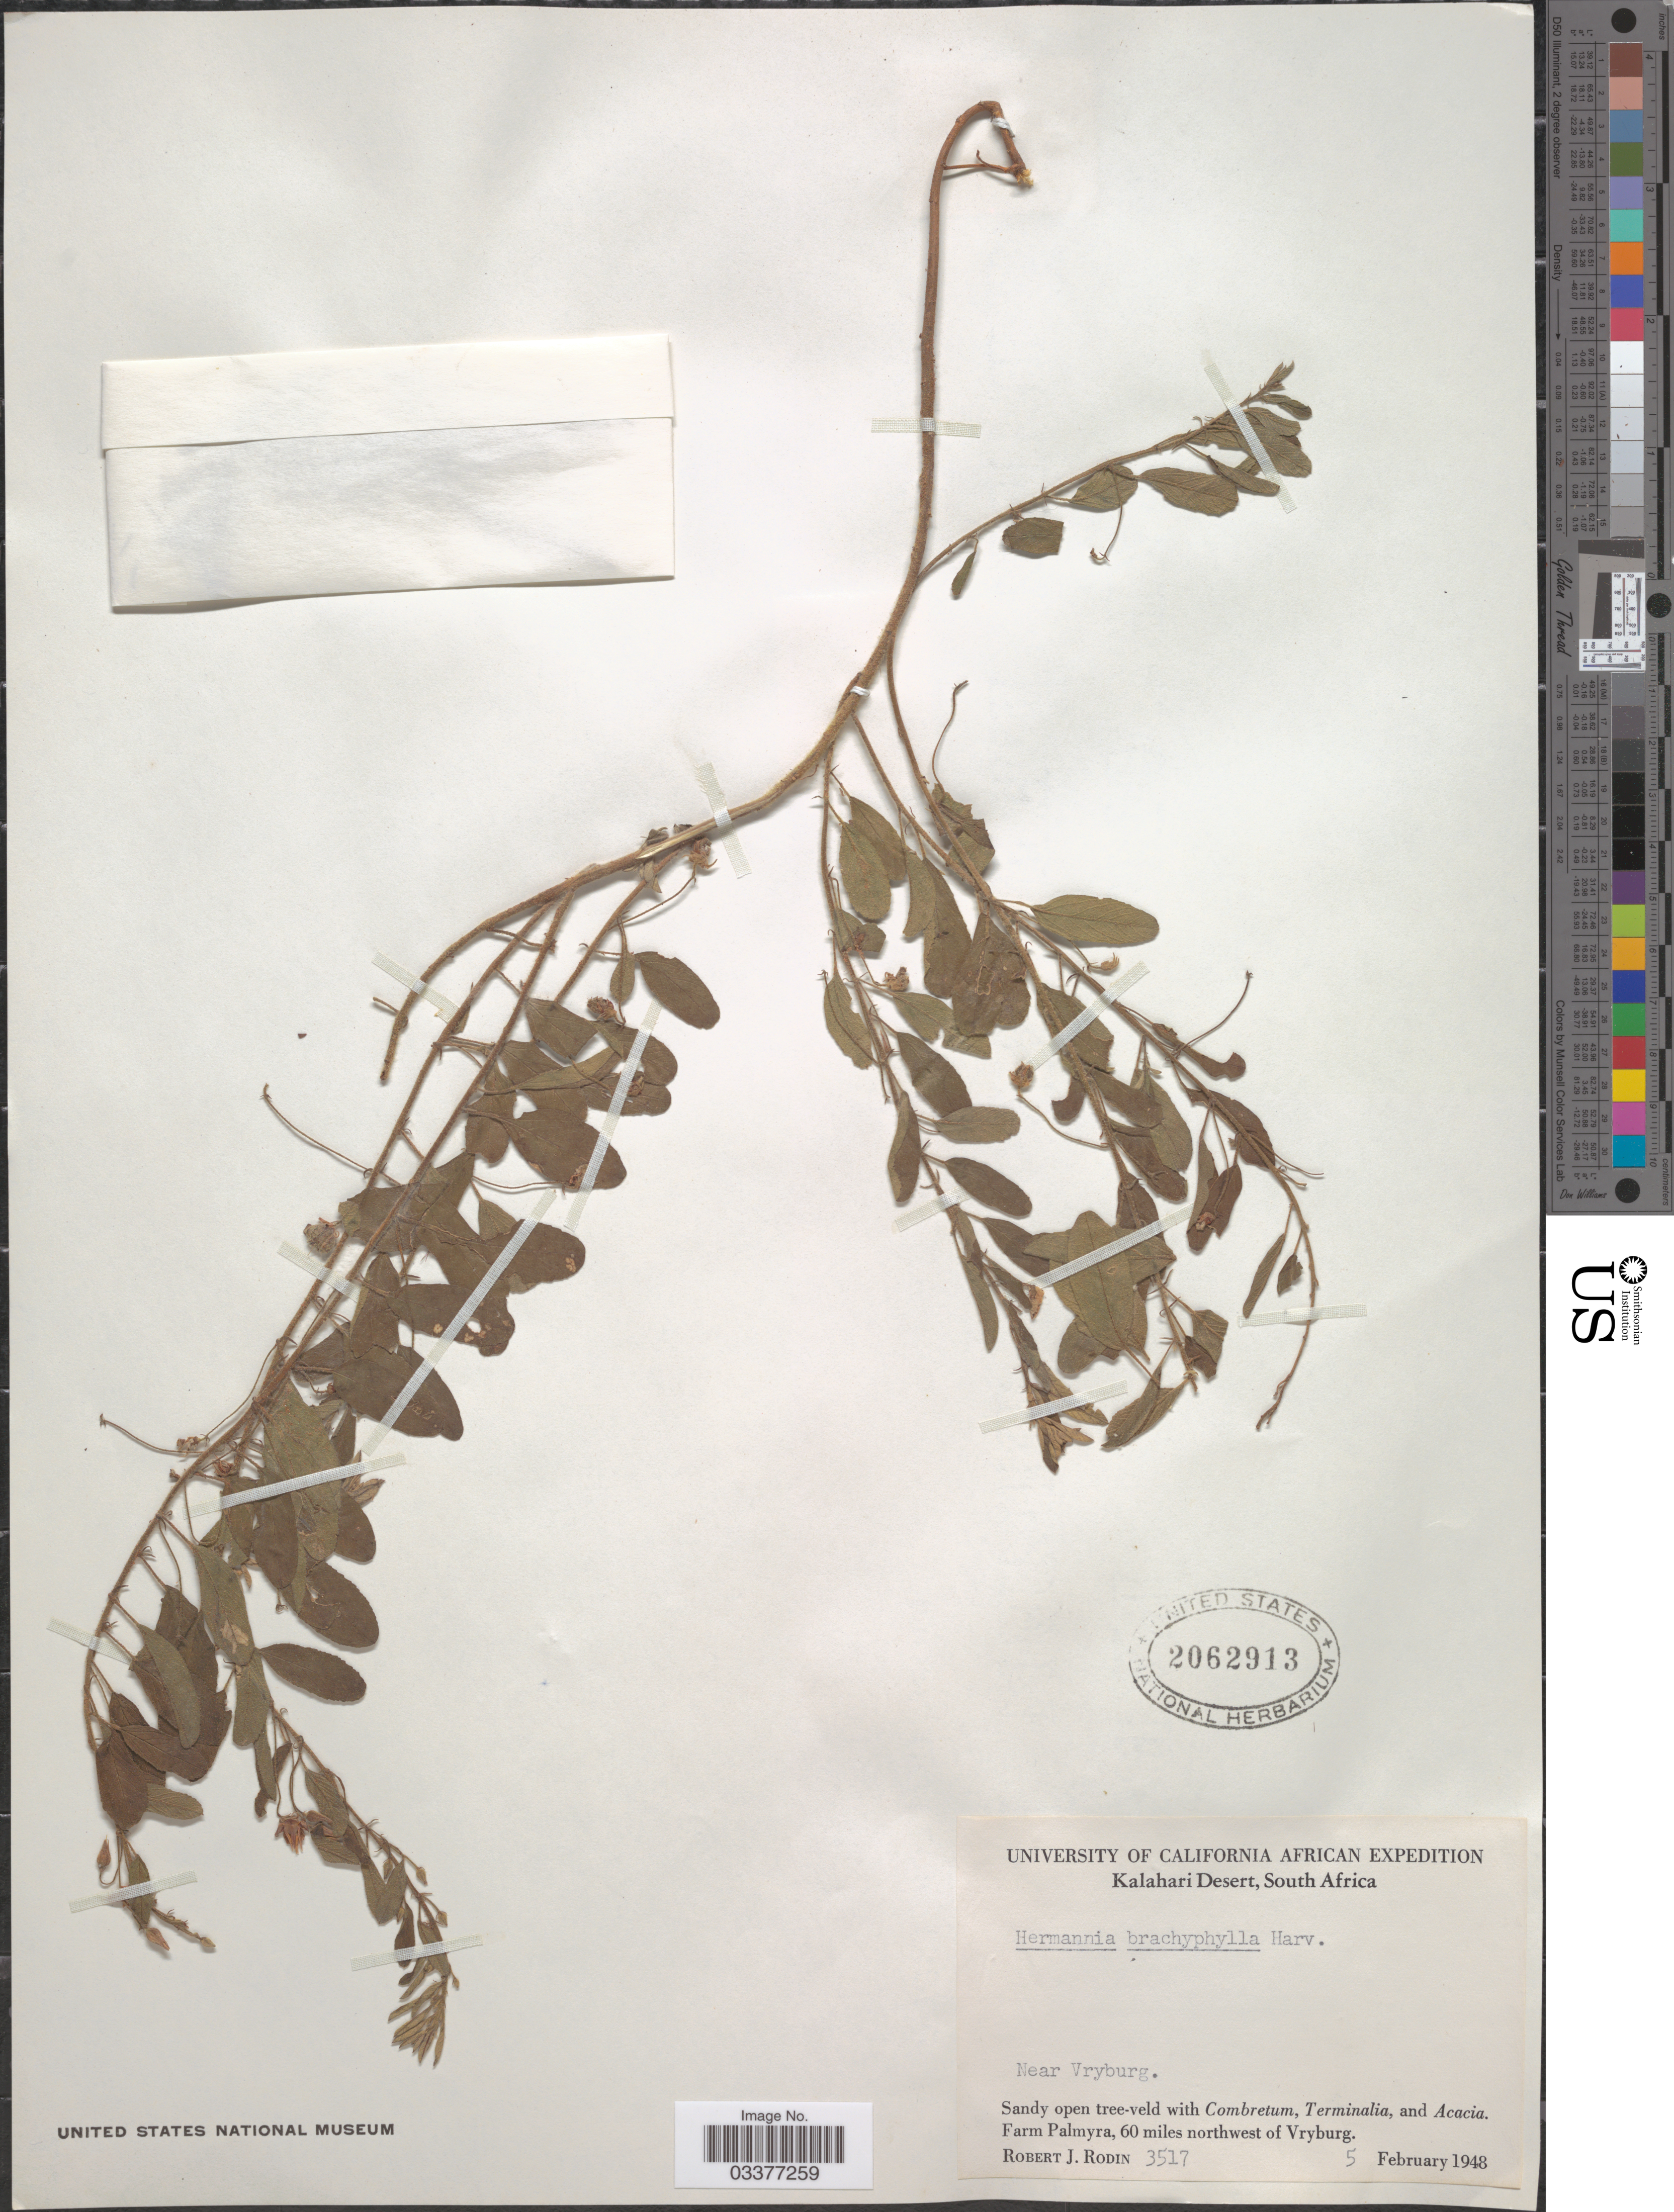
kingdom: Plantae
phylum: Tracheophyta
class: Magnoliopsida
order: Malvales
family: Malvaceae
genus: Hermannia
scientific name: Hermannia brachypetala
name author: Harv.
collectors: R. J. Rodin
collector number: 3517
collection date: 1948-02-05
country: South Africa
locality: Kalahari Desert. Near Vryburg. Farm Palmyra, 60 miles northwest of Vryburg.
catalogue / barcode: US 2062913